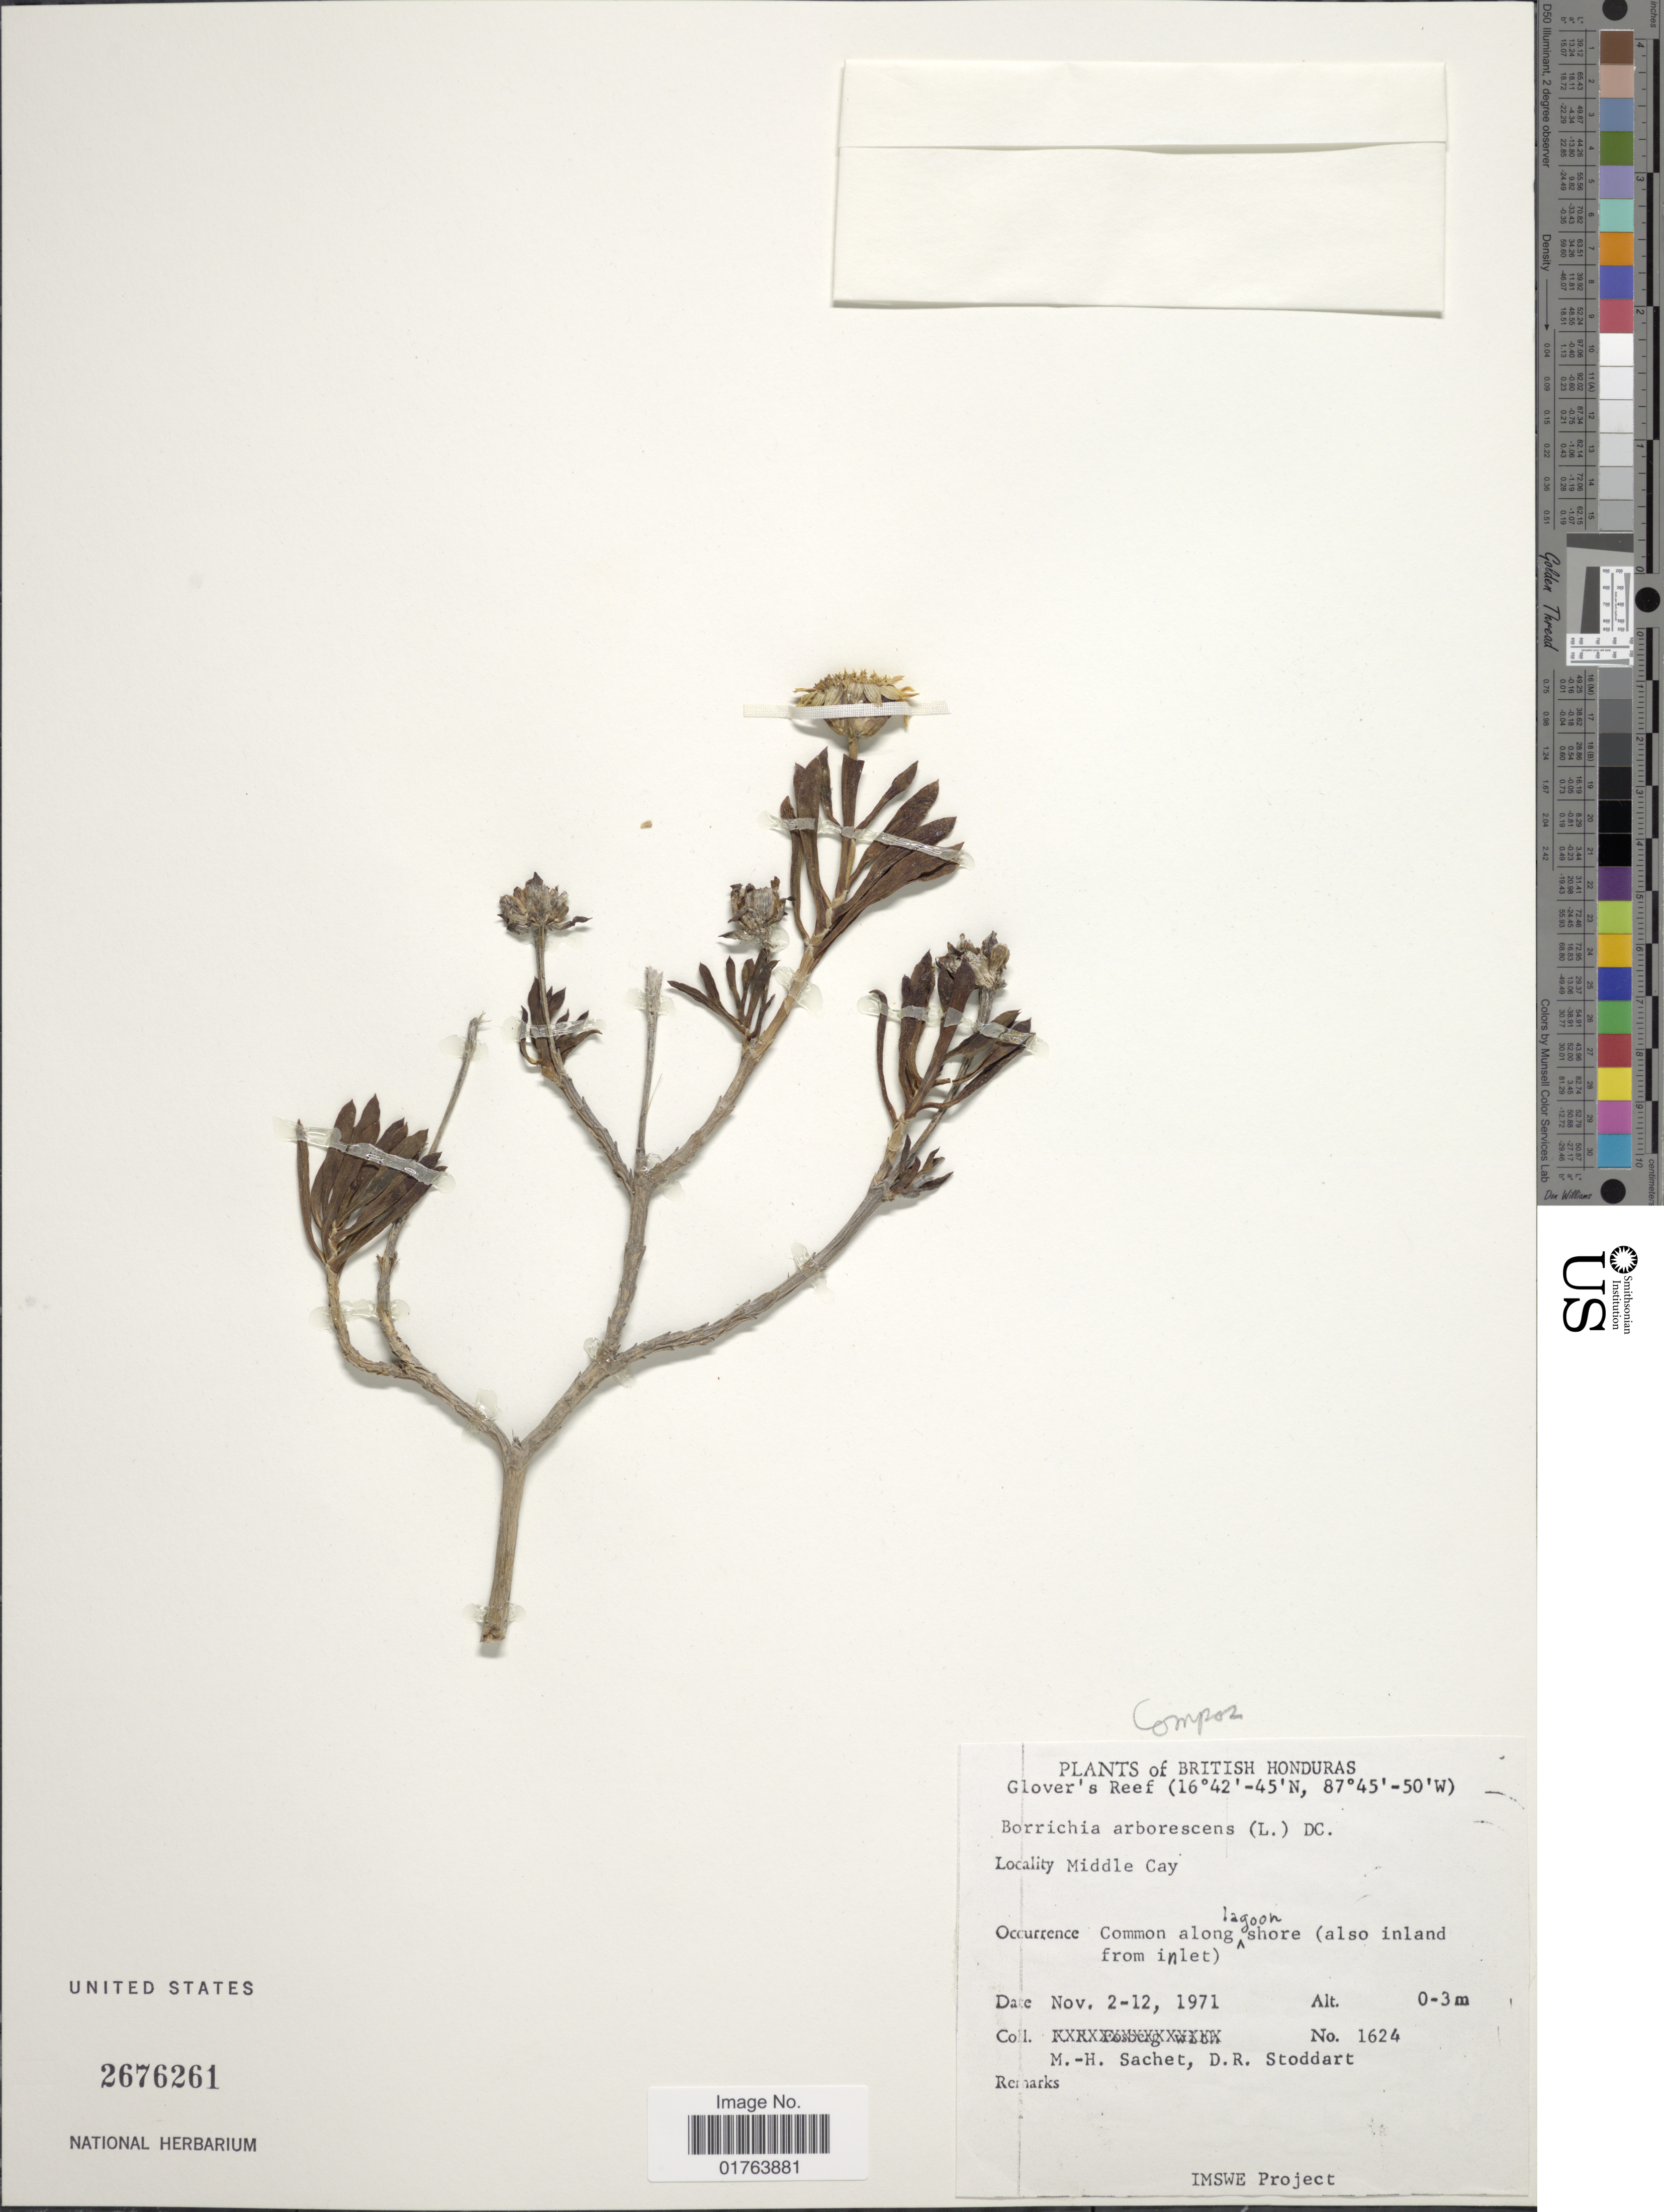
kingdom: Plantae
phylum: Tracheophyta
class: Magnoliopsida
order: Asterales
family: Asteraceae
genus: Borrichia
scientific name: Borrichia arborescens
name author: (L.) DC.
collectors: M.-H. Sachet & D. R. Stoddart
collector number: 1624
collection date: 1971-11-02/1971-11-12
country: Belize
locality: British Honduras, Glover's Reef, Middle Cay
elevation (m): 0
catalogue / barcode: US 2676261